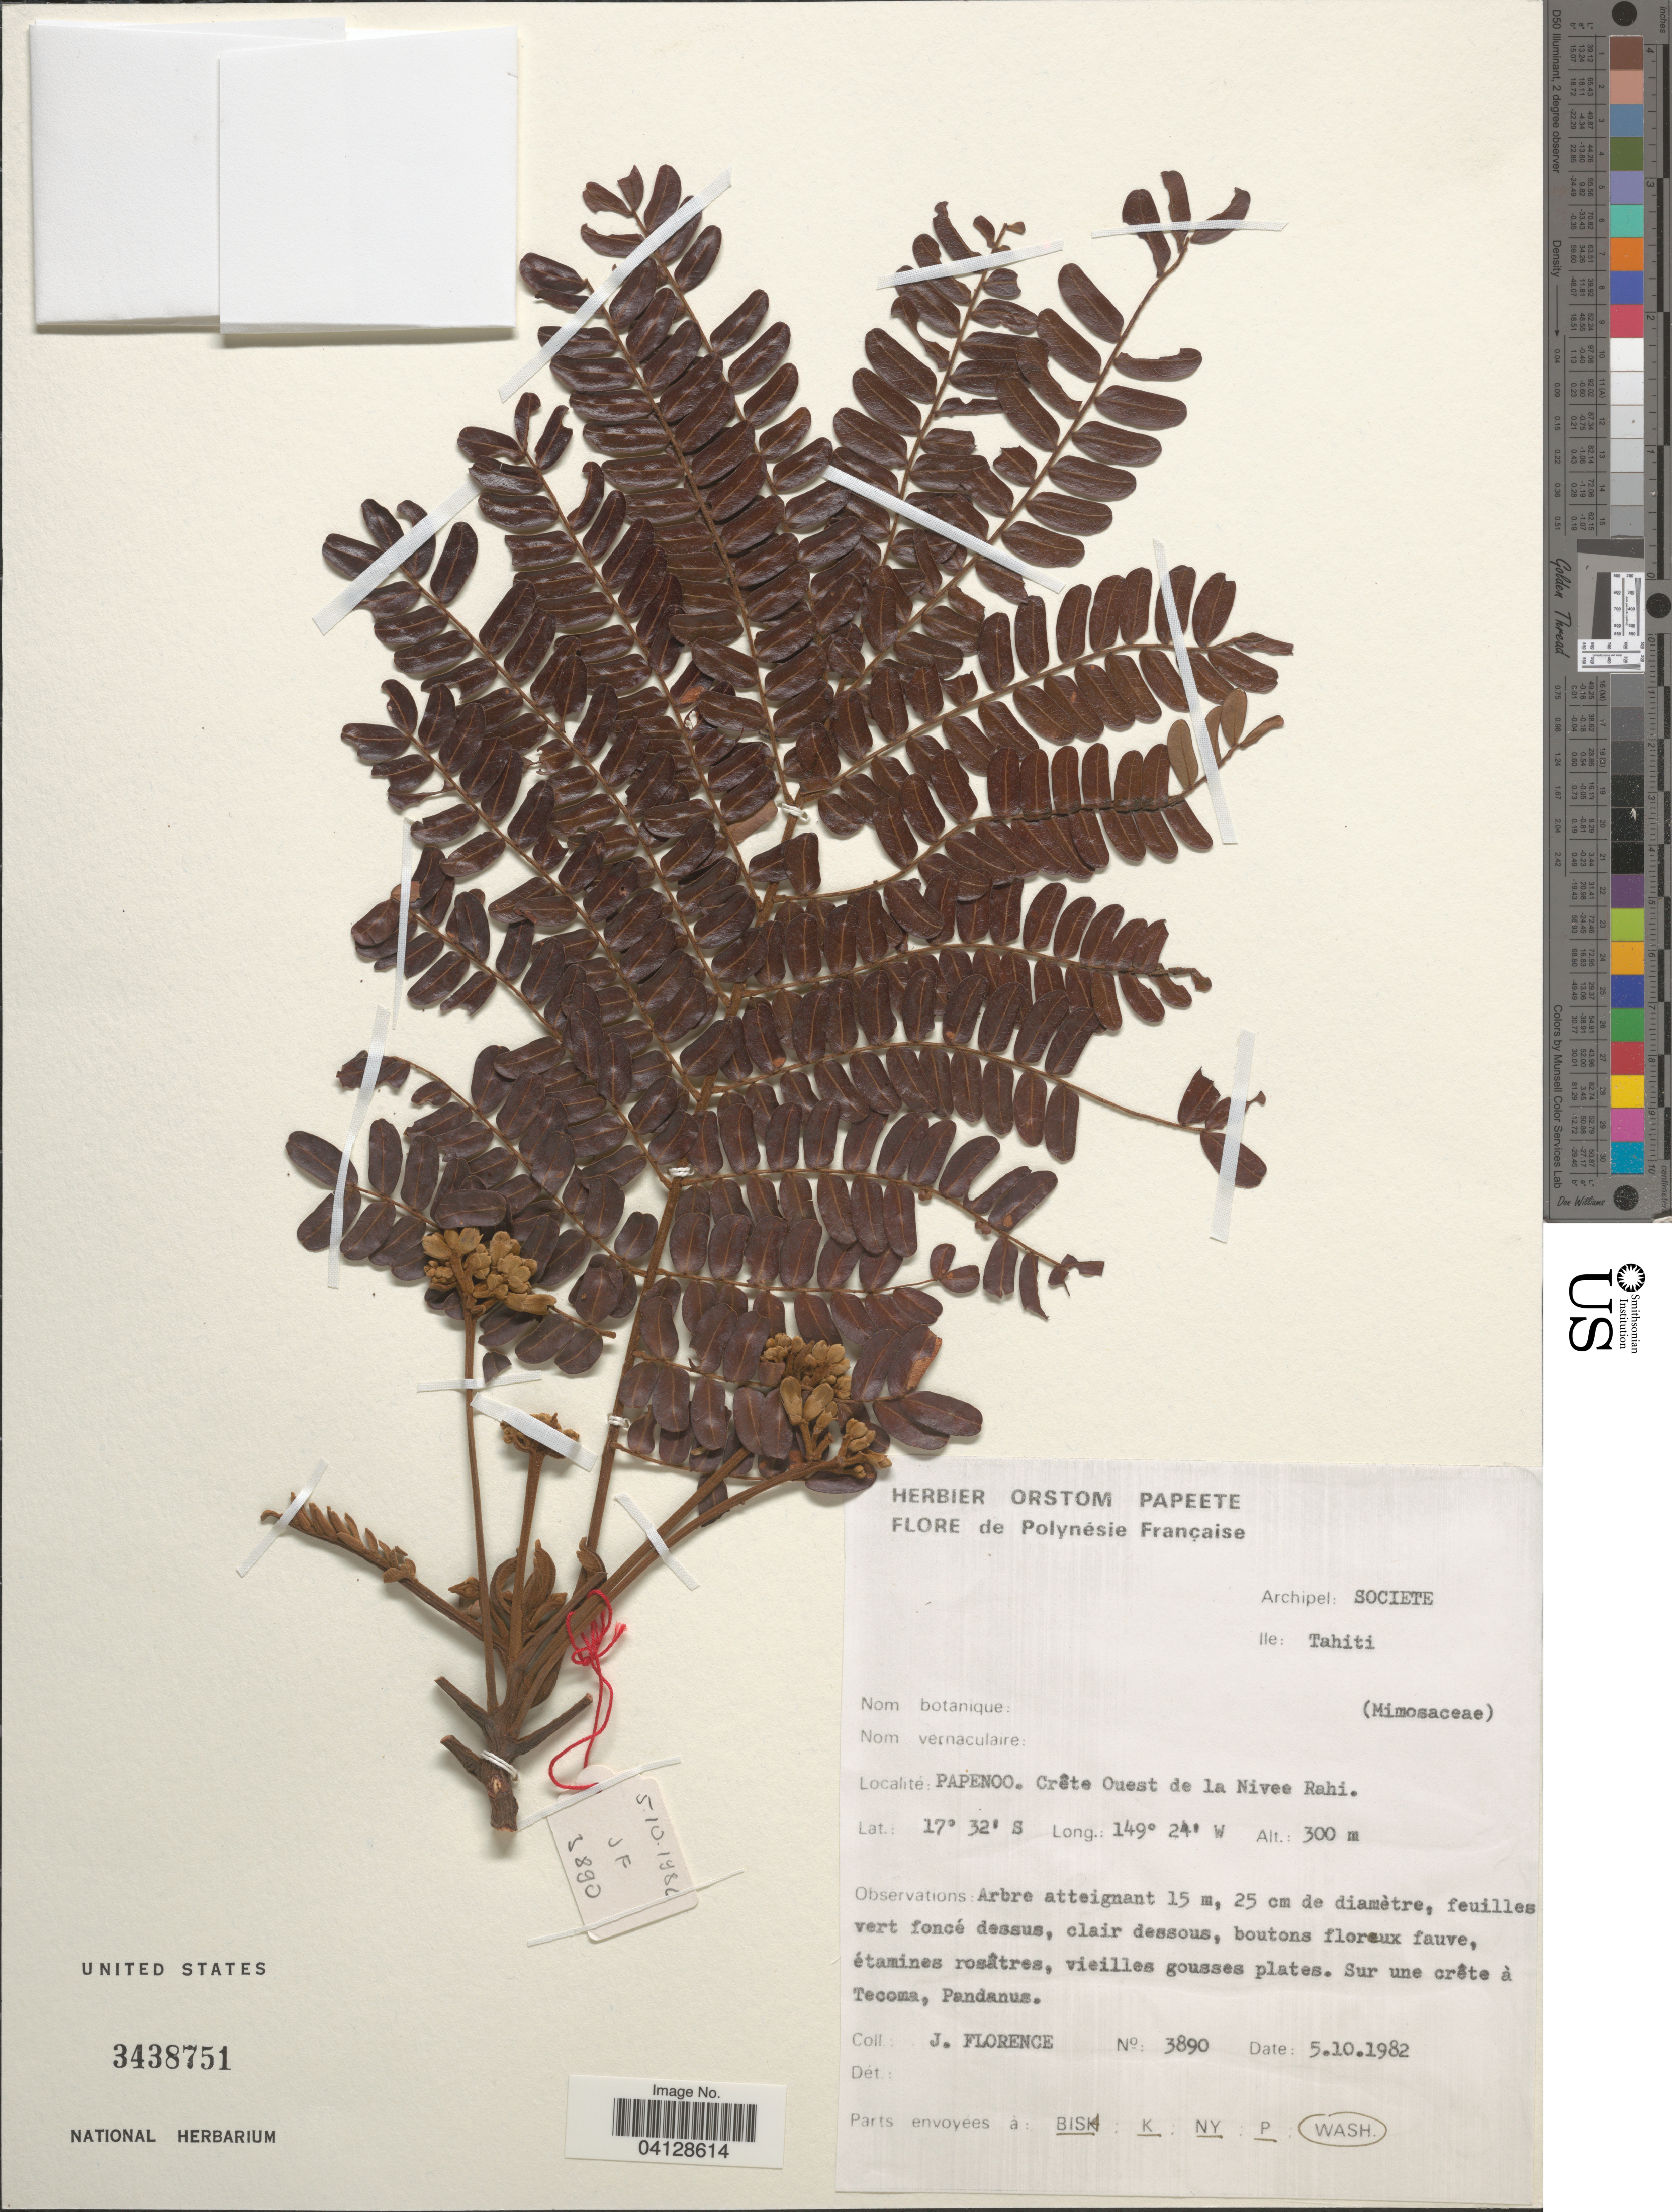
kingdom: Plantae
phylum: Tracheophyta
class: Magnoliopsida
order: Fabales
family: Fabaceae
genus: Serianthes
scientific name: Serianthes myriadenia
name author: (Bertero & Jacot-Guill.) Planch. ex Benth.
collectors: J. Florence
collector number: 3890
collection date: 1982-10-05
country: French Polynesia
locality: Polynésie Française. Archipel: Societe. Ile: Tahiti. Papenoo. Crête Ouest de la Nivee Rahi.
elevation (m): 300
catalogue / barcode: US 3438751